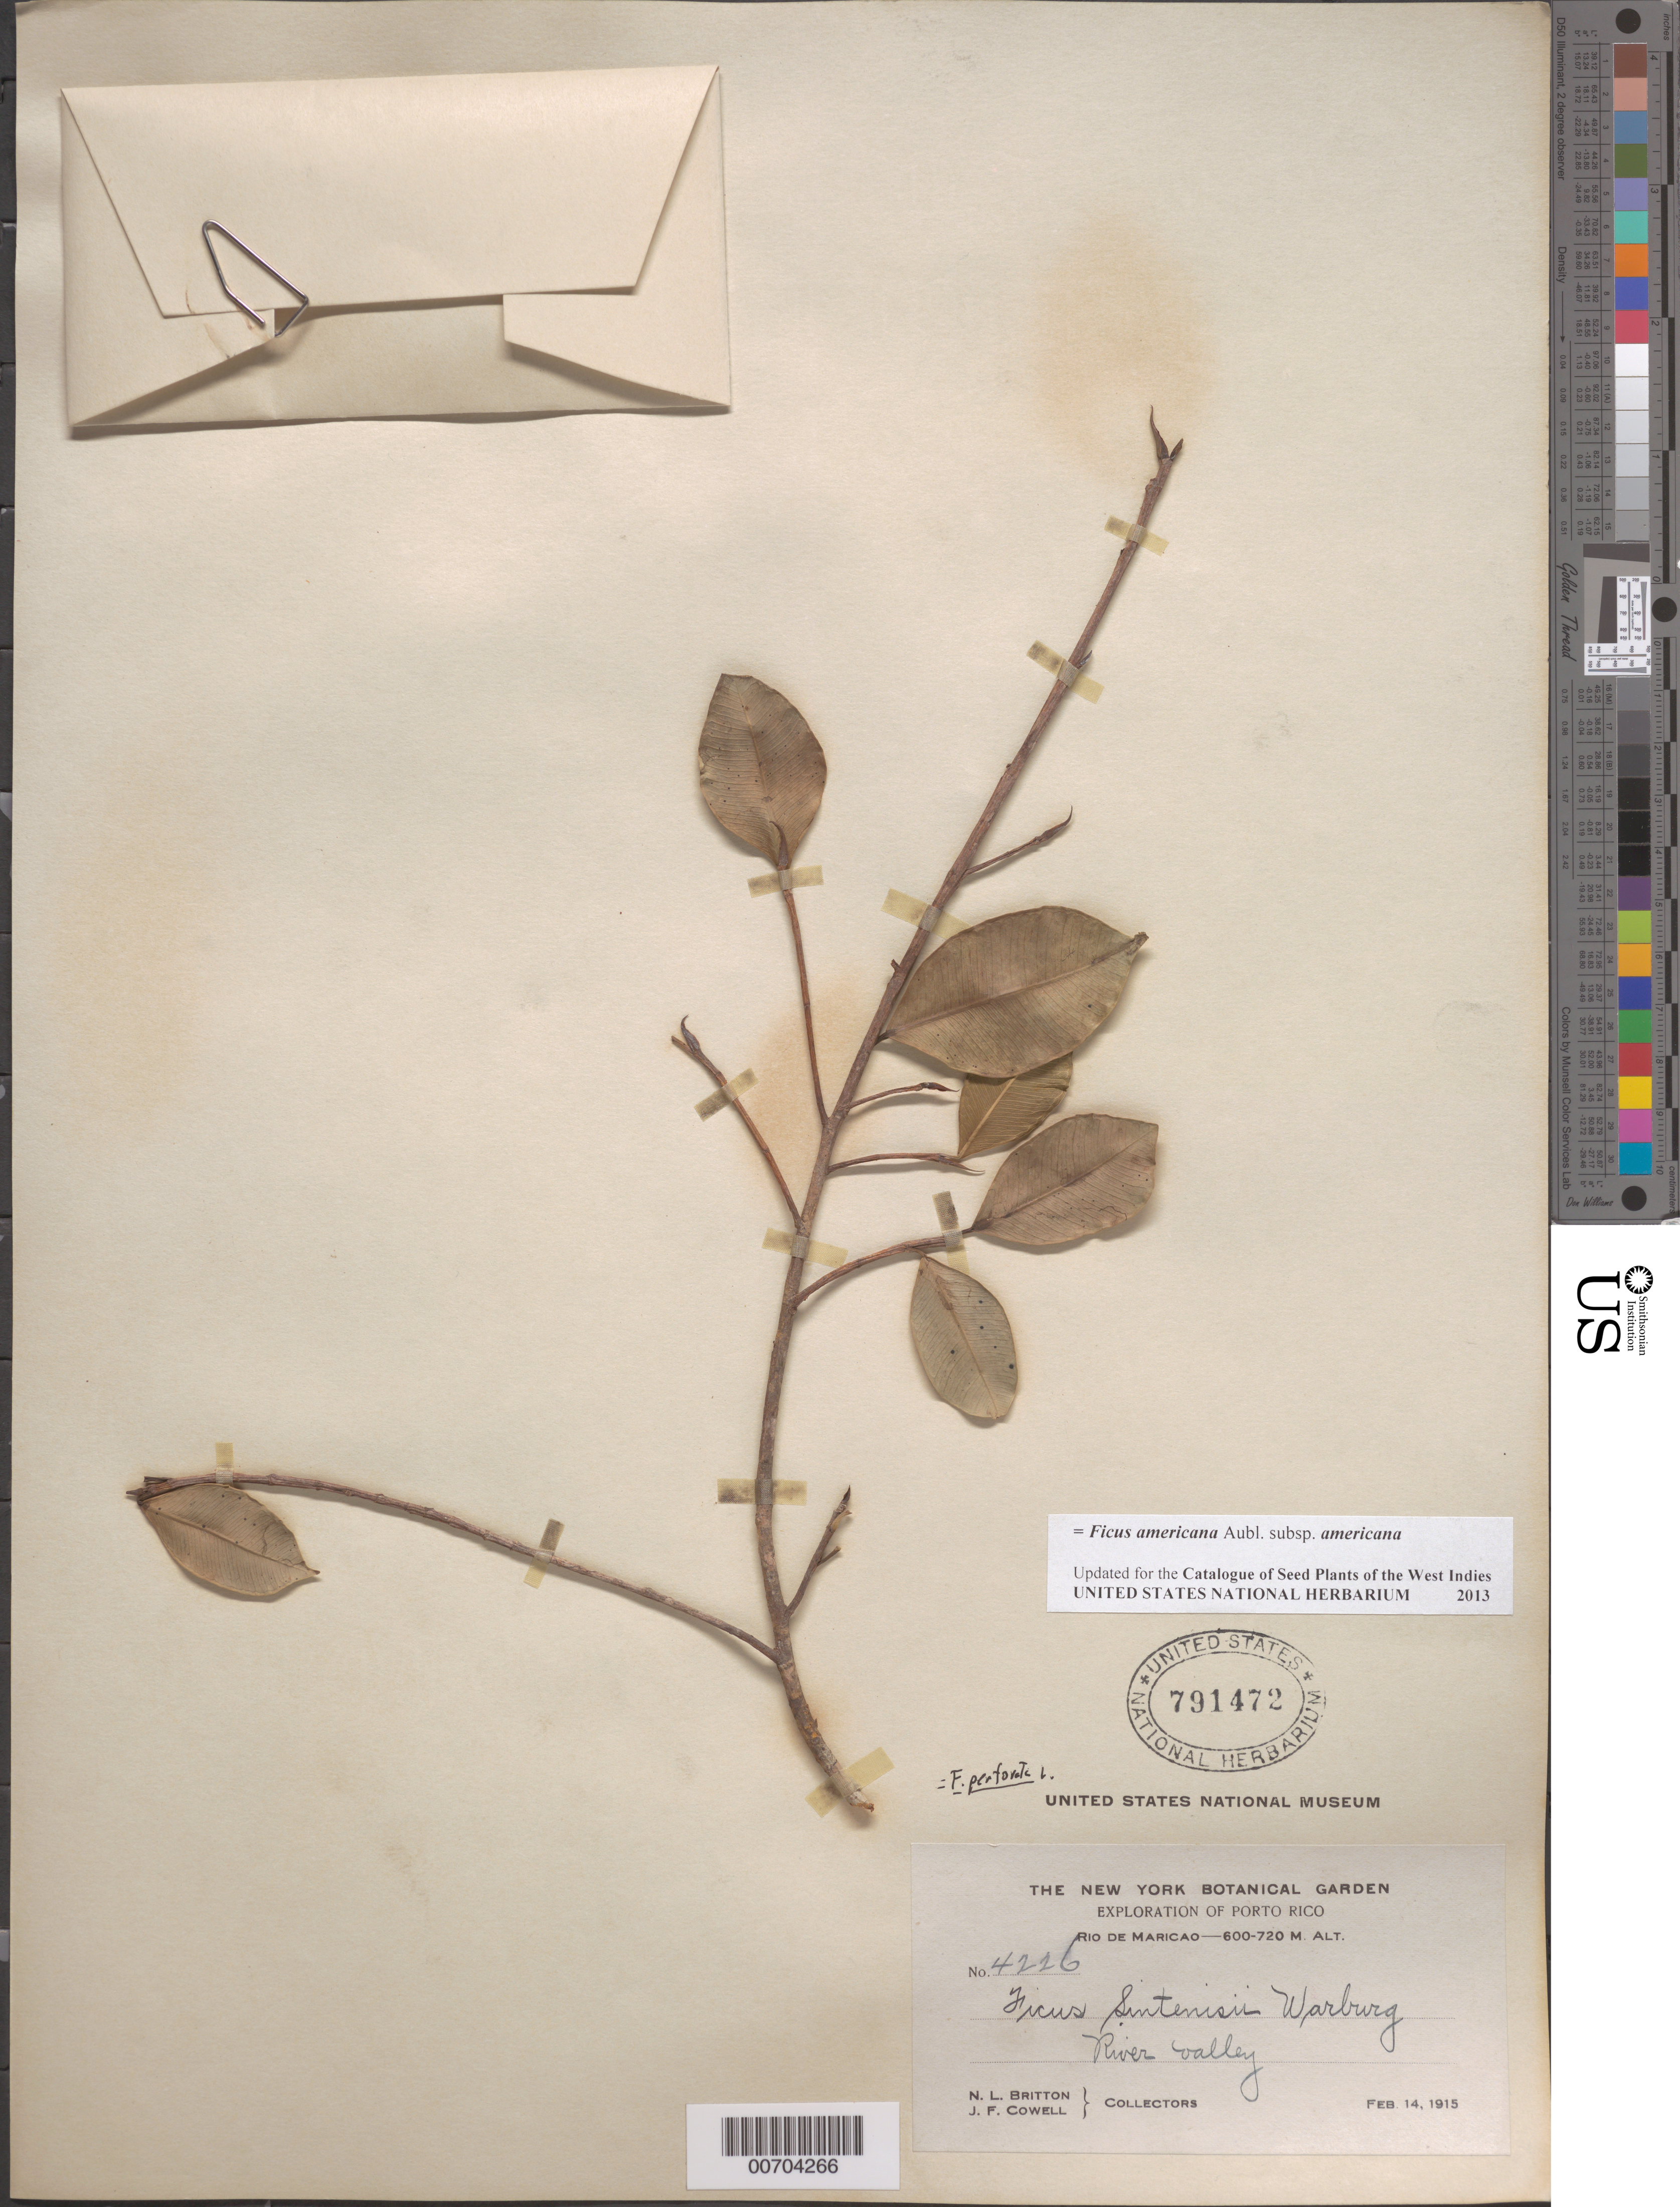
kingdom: Plantae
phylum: Tracheophyta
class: Magnoliopsida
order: Rosales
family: Moraceae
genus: Ficus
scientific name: Ficus perforata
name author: L.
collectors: N. Britton & J. F. Cowell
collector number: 4226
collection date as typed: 14 Feb 1915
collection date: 1915-02-14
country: Puerto Rico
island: Greater Antilles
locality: Río de Maricao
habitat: River valley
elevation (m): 600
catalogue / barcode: US 791472